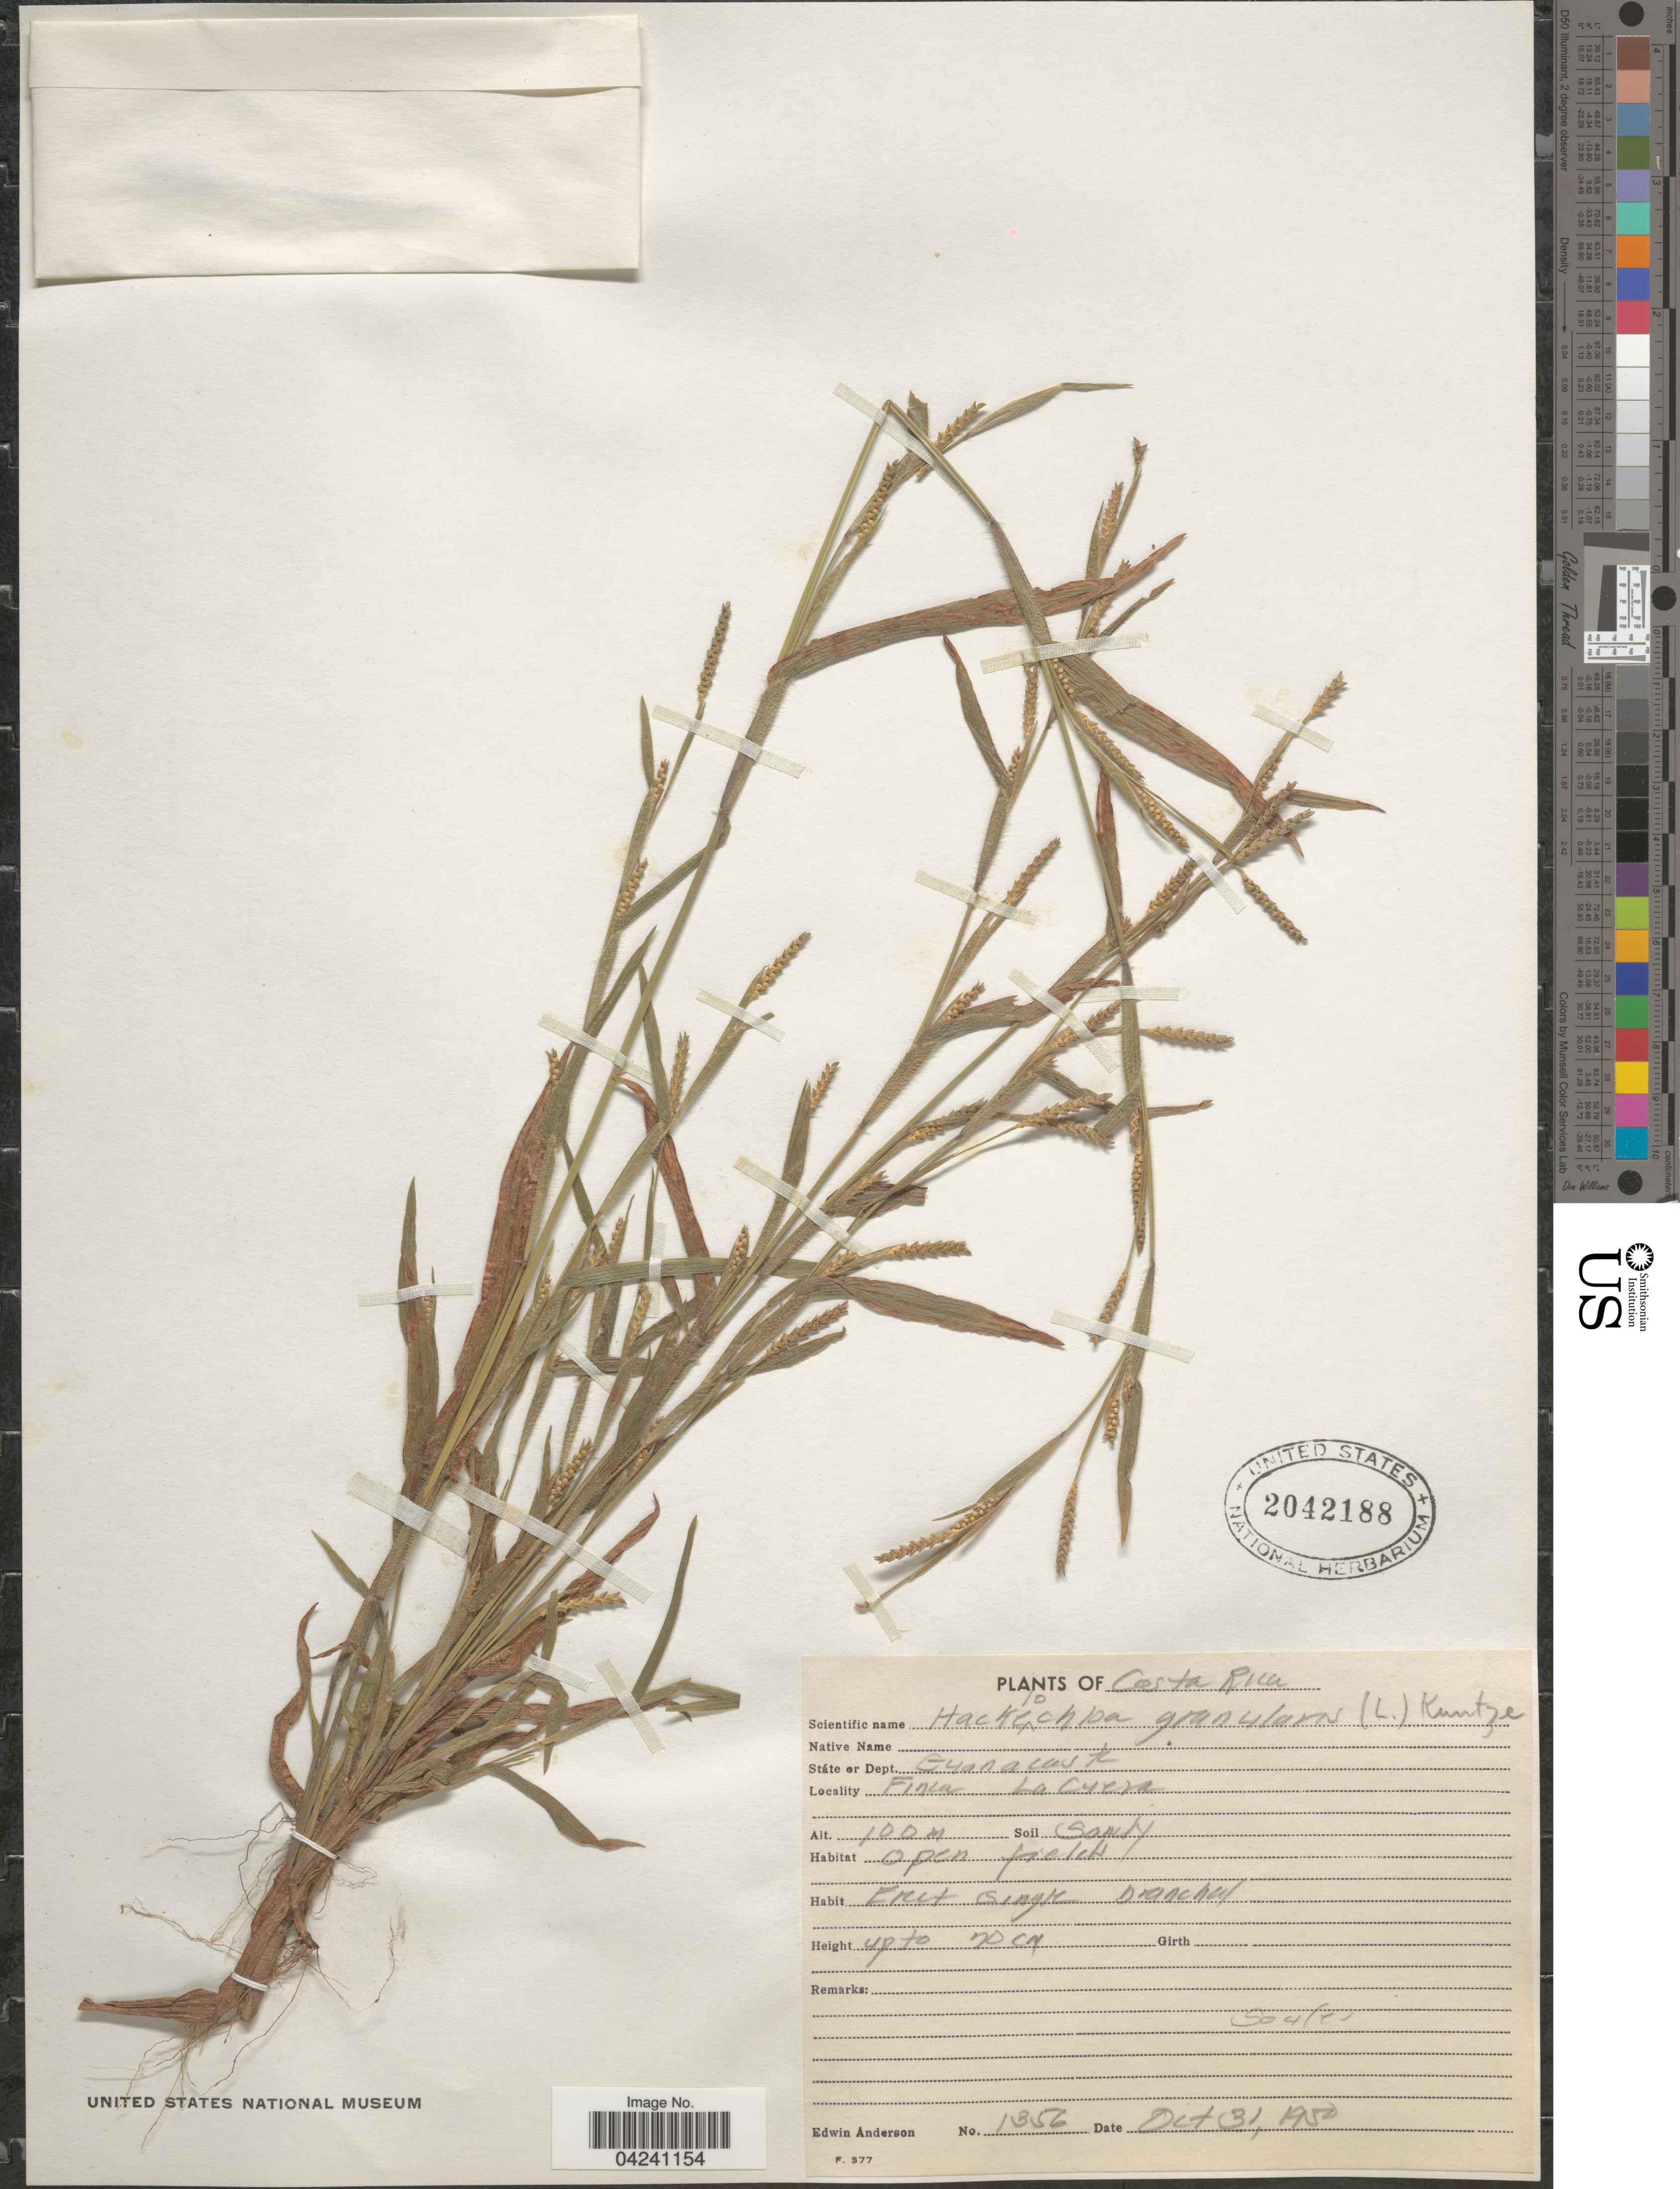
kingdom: Plantae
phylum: Tracheophyta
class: Liliopsida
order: Poales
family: Poaceae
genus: Hackelochloa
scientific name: Hackelochloa granularis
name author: (L.) Kuntze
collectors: E. Anderson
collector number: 1356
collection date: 1950-10-31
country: Costa Rica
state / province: Guanacaste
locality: Finca La Cueva.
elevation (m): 100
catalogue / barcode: US 2042188